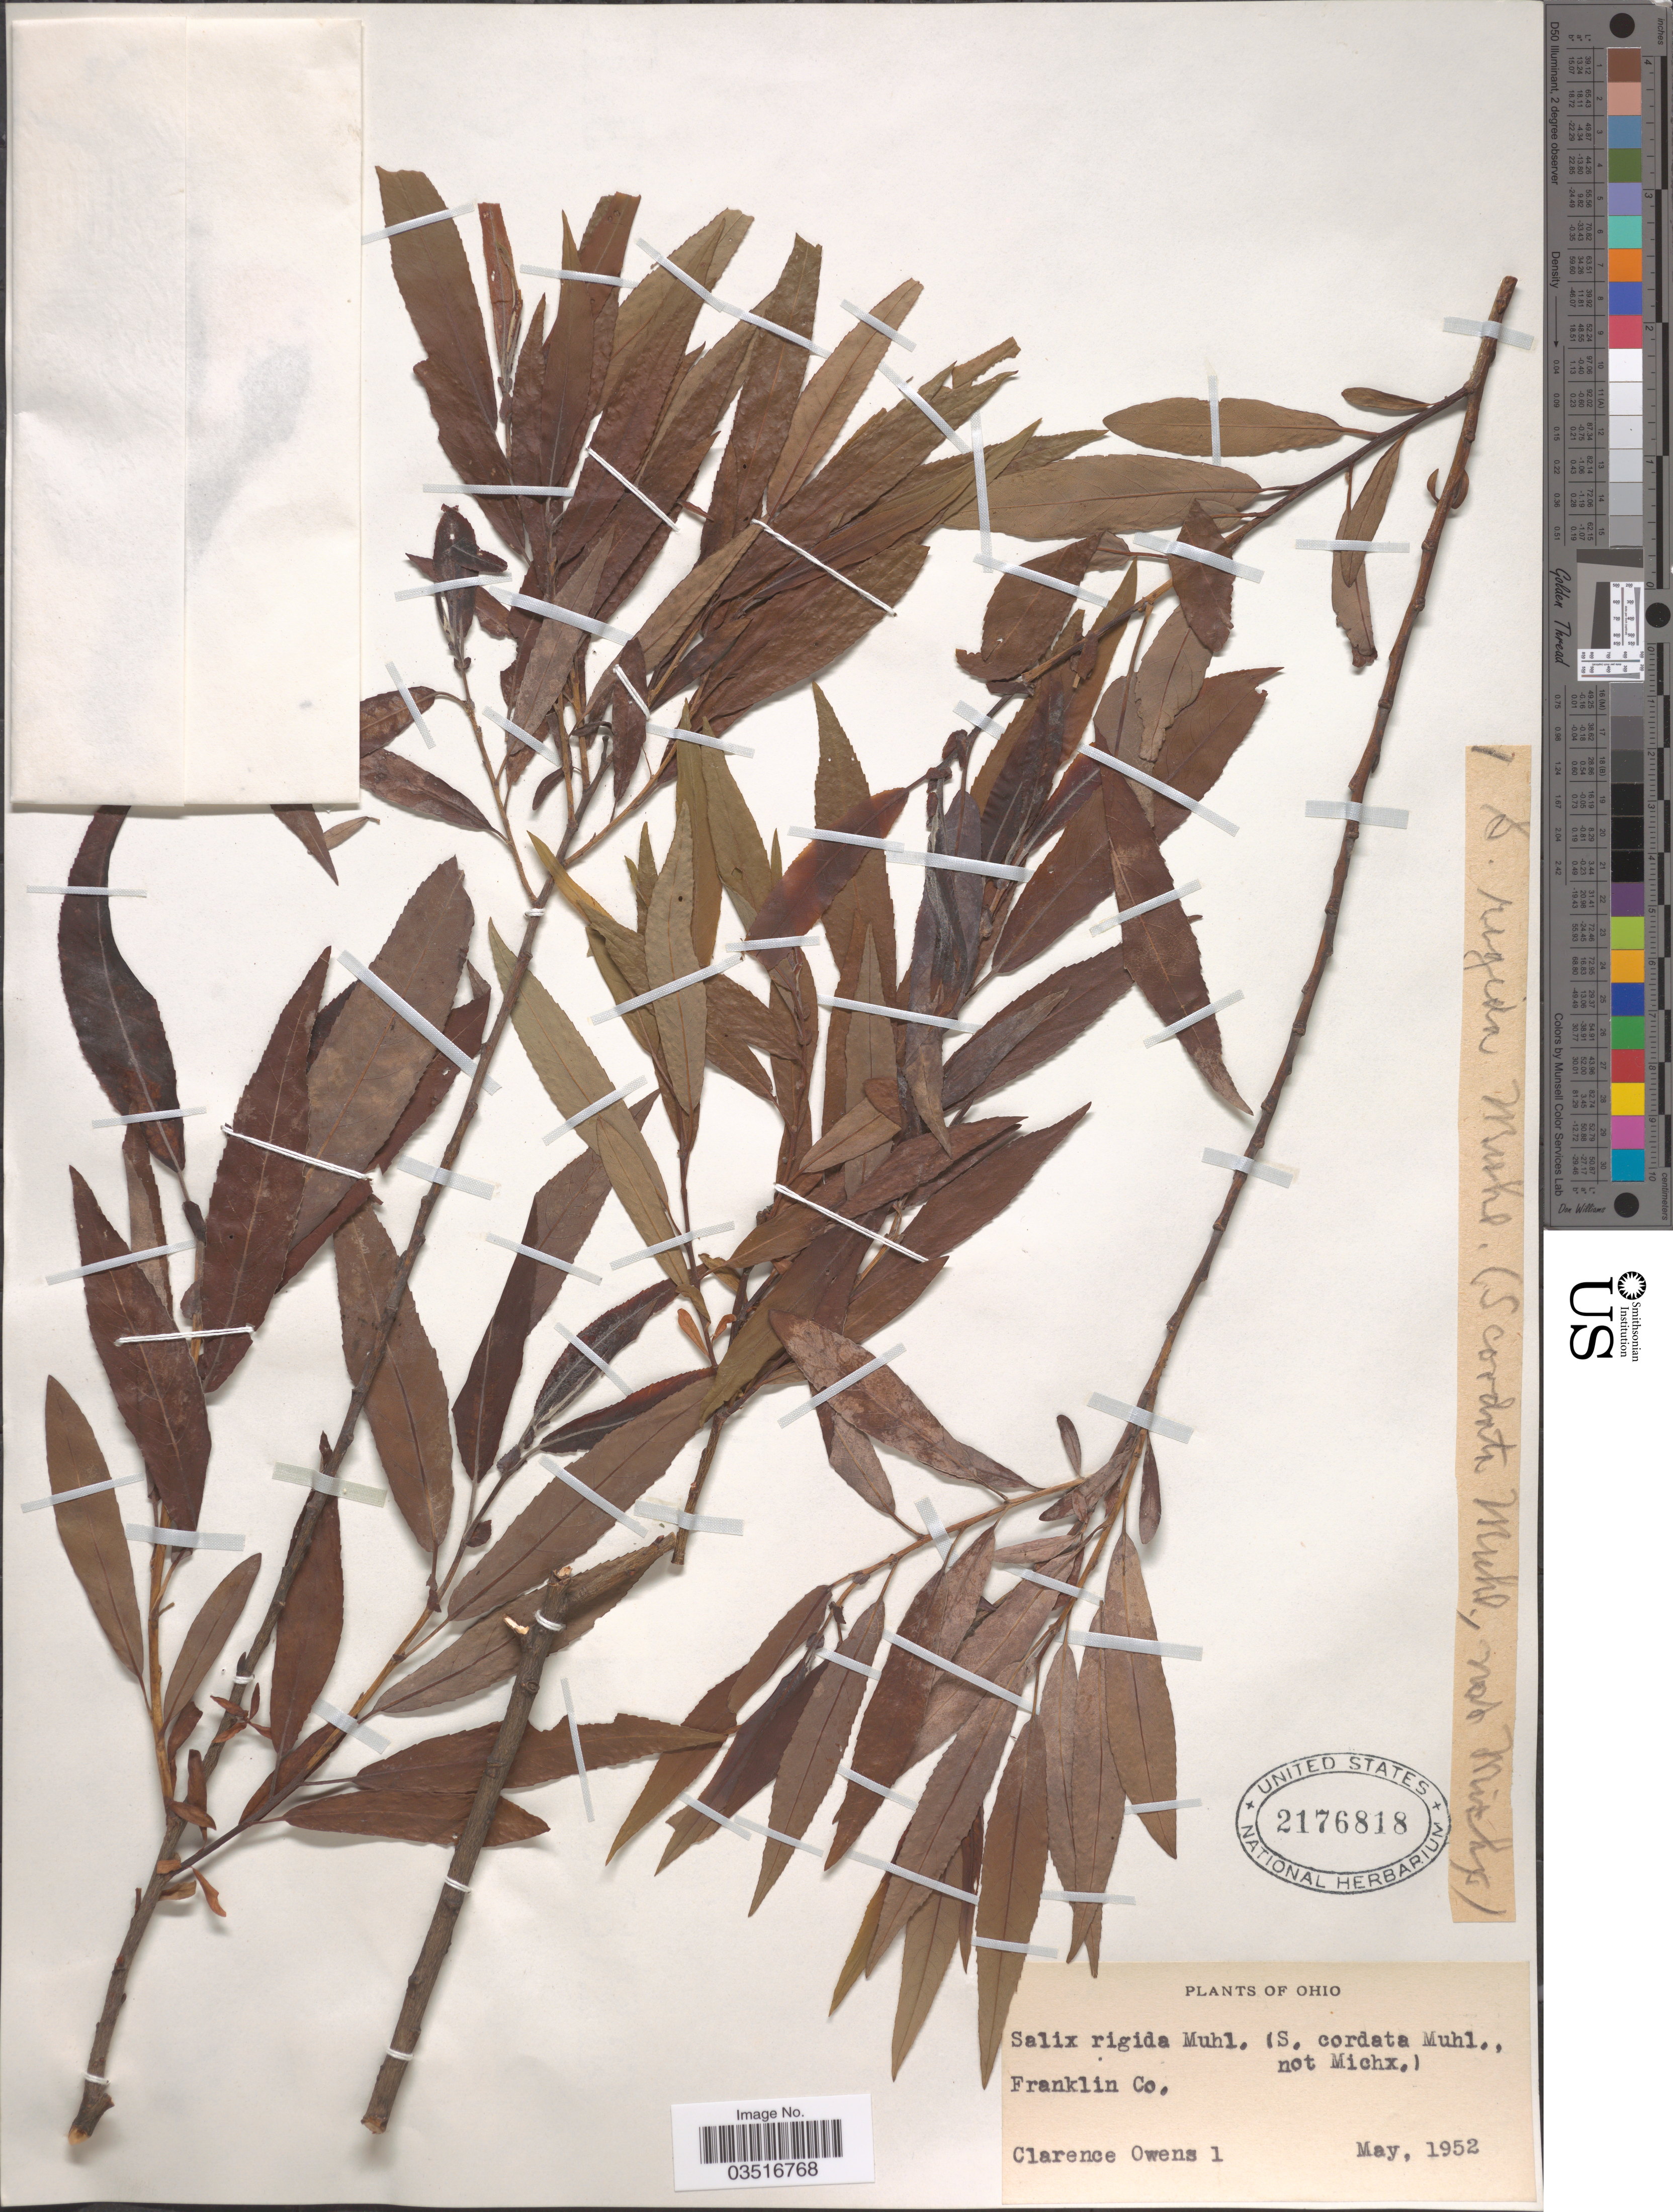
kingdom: Plantae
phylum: Tracheophyta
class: Magnoliopsida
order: Malpighiales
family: Salicaceae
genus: Salix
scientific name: Salix rigida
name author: Muhl.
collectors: C. Owens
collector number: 1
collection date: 1952-05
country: United States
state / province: Ohio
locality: Franklin Co.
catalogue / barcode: US 2176818